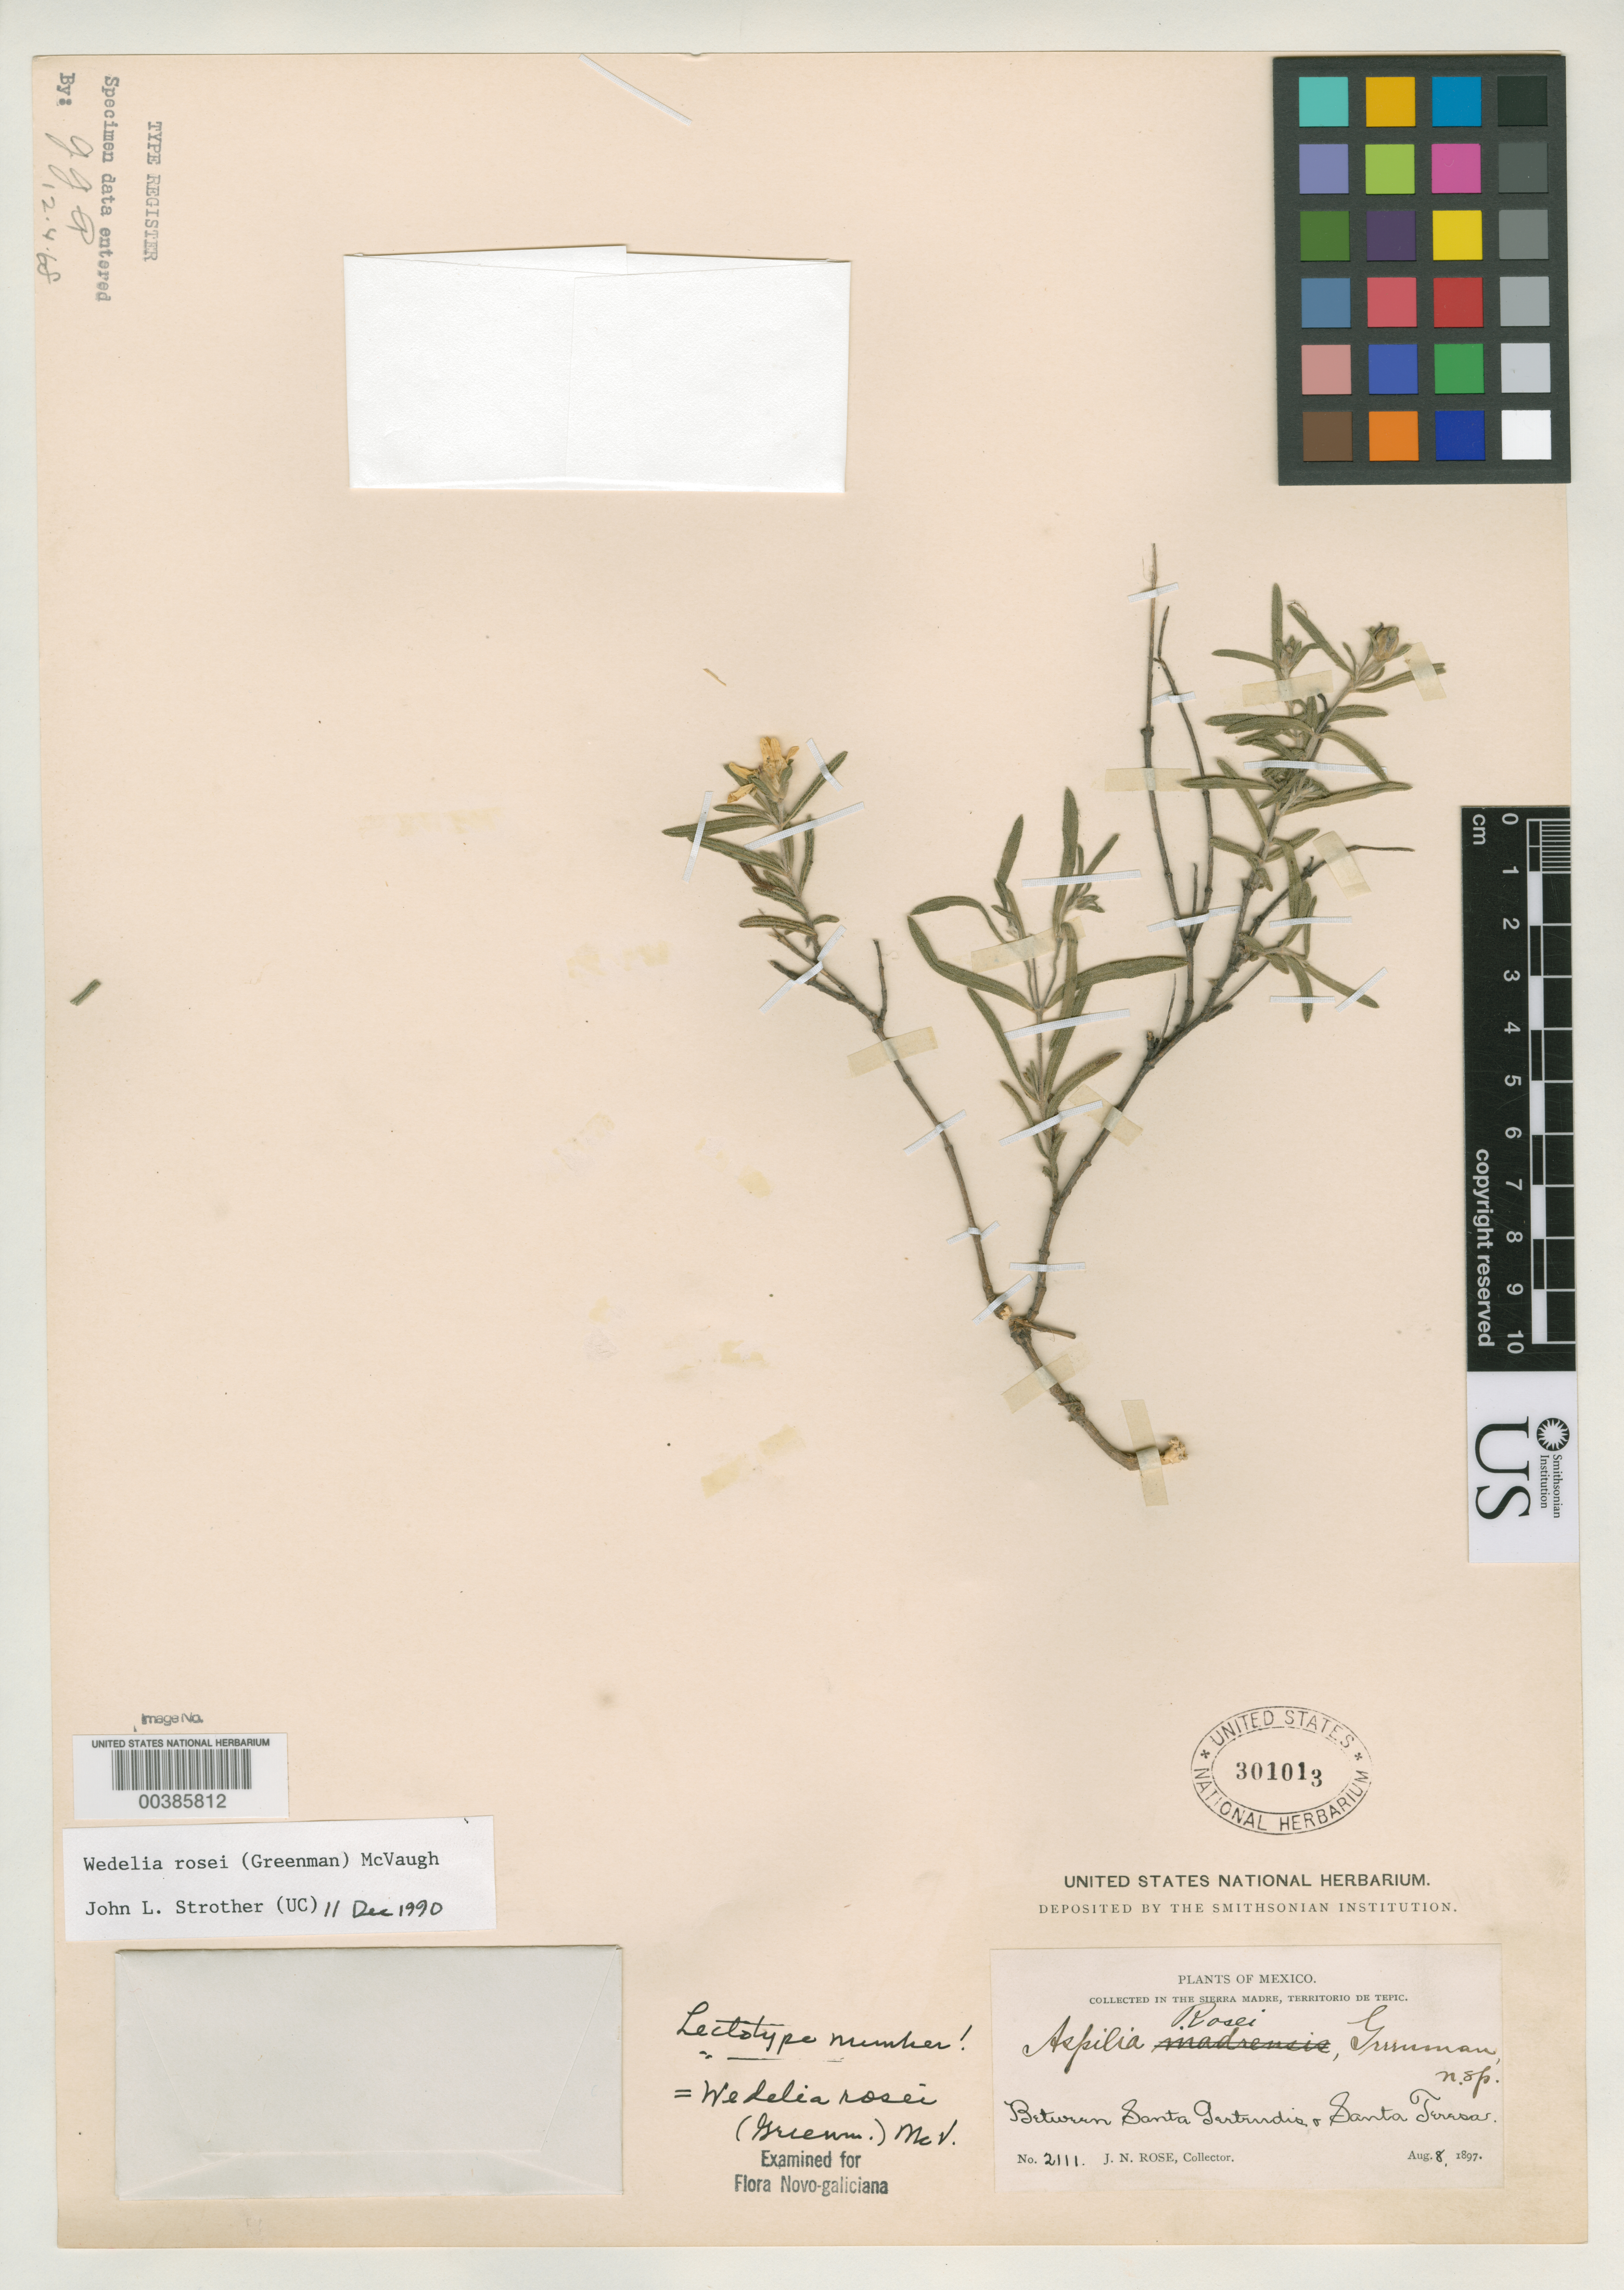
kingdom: Plantae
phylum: Tracheophyta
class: Magnoliopsida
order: Asterales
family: Asteraceae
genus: Aspilia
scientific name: Aspilia rosei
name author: Greenm.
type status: Syntype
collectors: J. N. Rose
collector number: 2111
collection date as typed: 08 Aug 1897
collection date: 1897-08-08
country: Mexico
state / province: Nayarit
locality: Sierra Madre, Tepic Territory, between Santa Gertrudis and Santa Teresa.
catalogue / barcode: US 301013